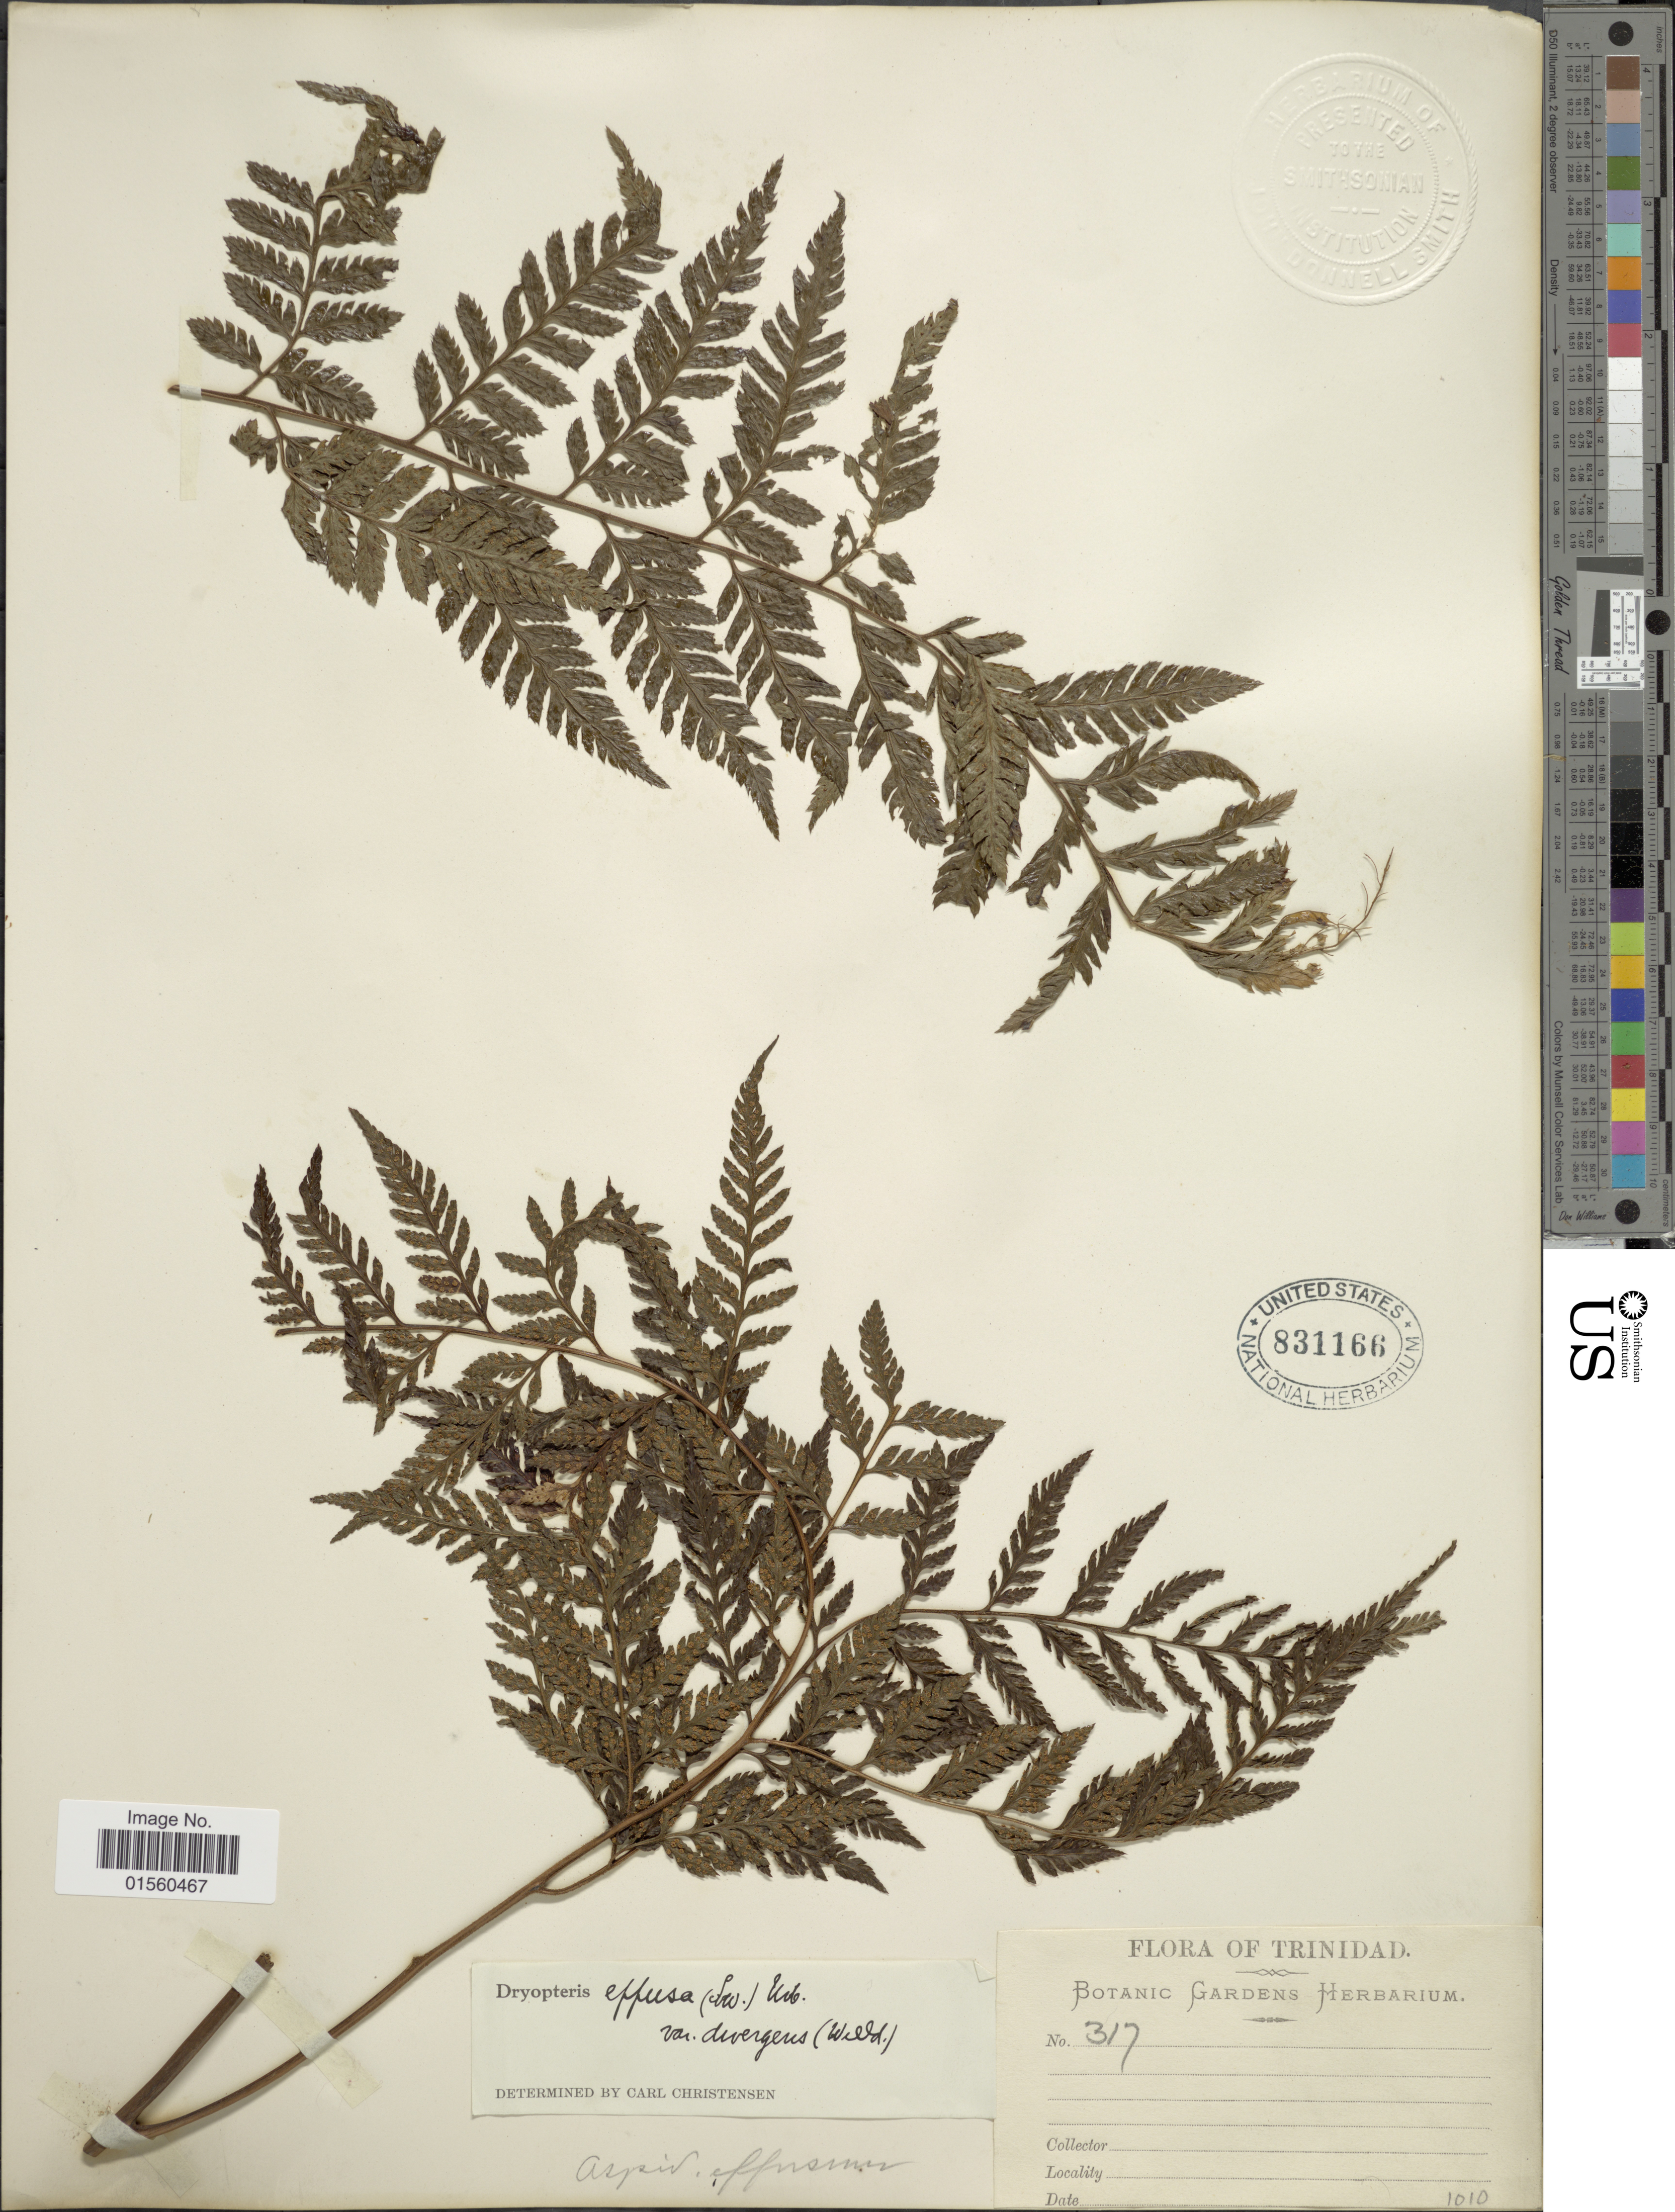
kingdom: Plantae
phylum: Tracheophyta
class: Polypodiopsida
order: Polypodiales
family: Dryopteridaceae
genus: Parapolystichum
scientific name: Parapolystichum effusum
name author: (Sw.) Ching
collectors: Botanic Gardens Herbarium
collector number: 317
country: Trinidad and Tobago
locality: Trinidad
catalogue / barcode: US 831166